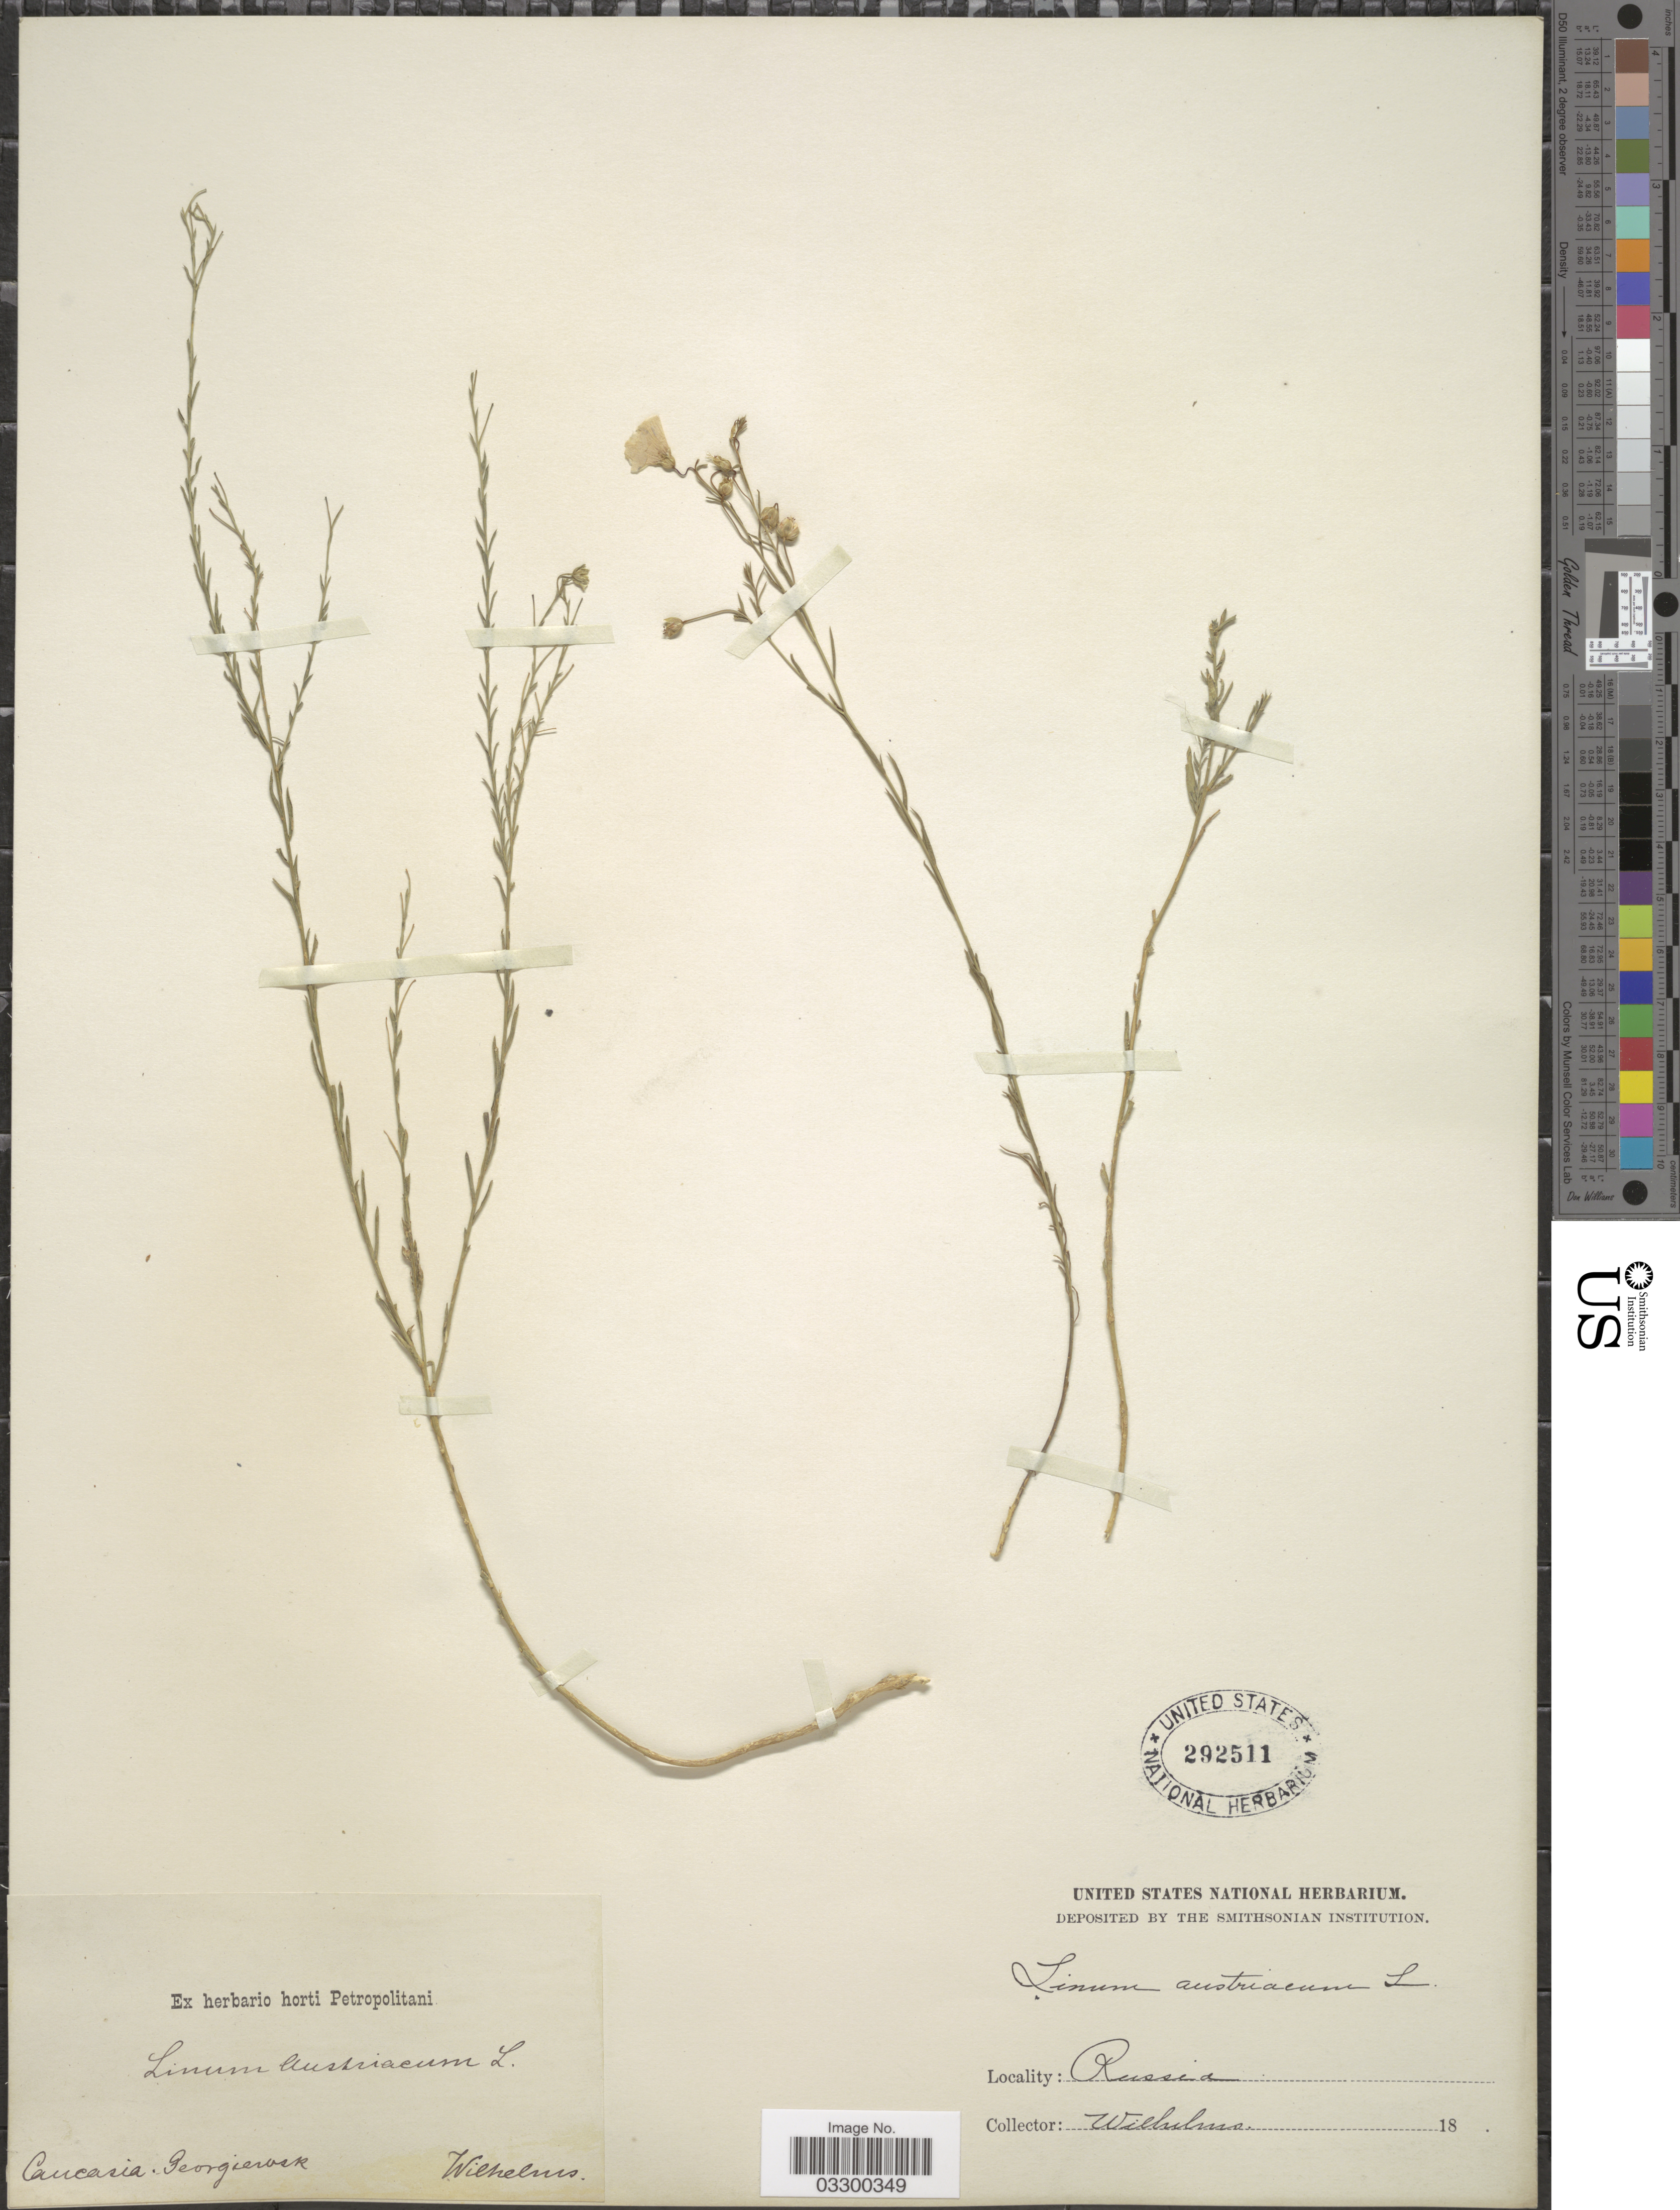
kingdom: Plantae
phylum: Tracheophyta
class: Magnoliopsida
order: Malpighiales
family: Linaceae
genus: Linum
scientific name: Linum austriacum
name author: L.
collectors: C. Wilhelms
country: Russian Federation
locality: Caucasia. Georgierusk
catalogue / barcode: US 292511